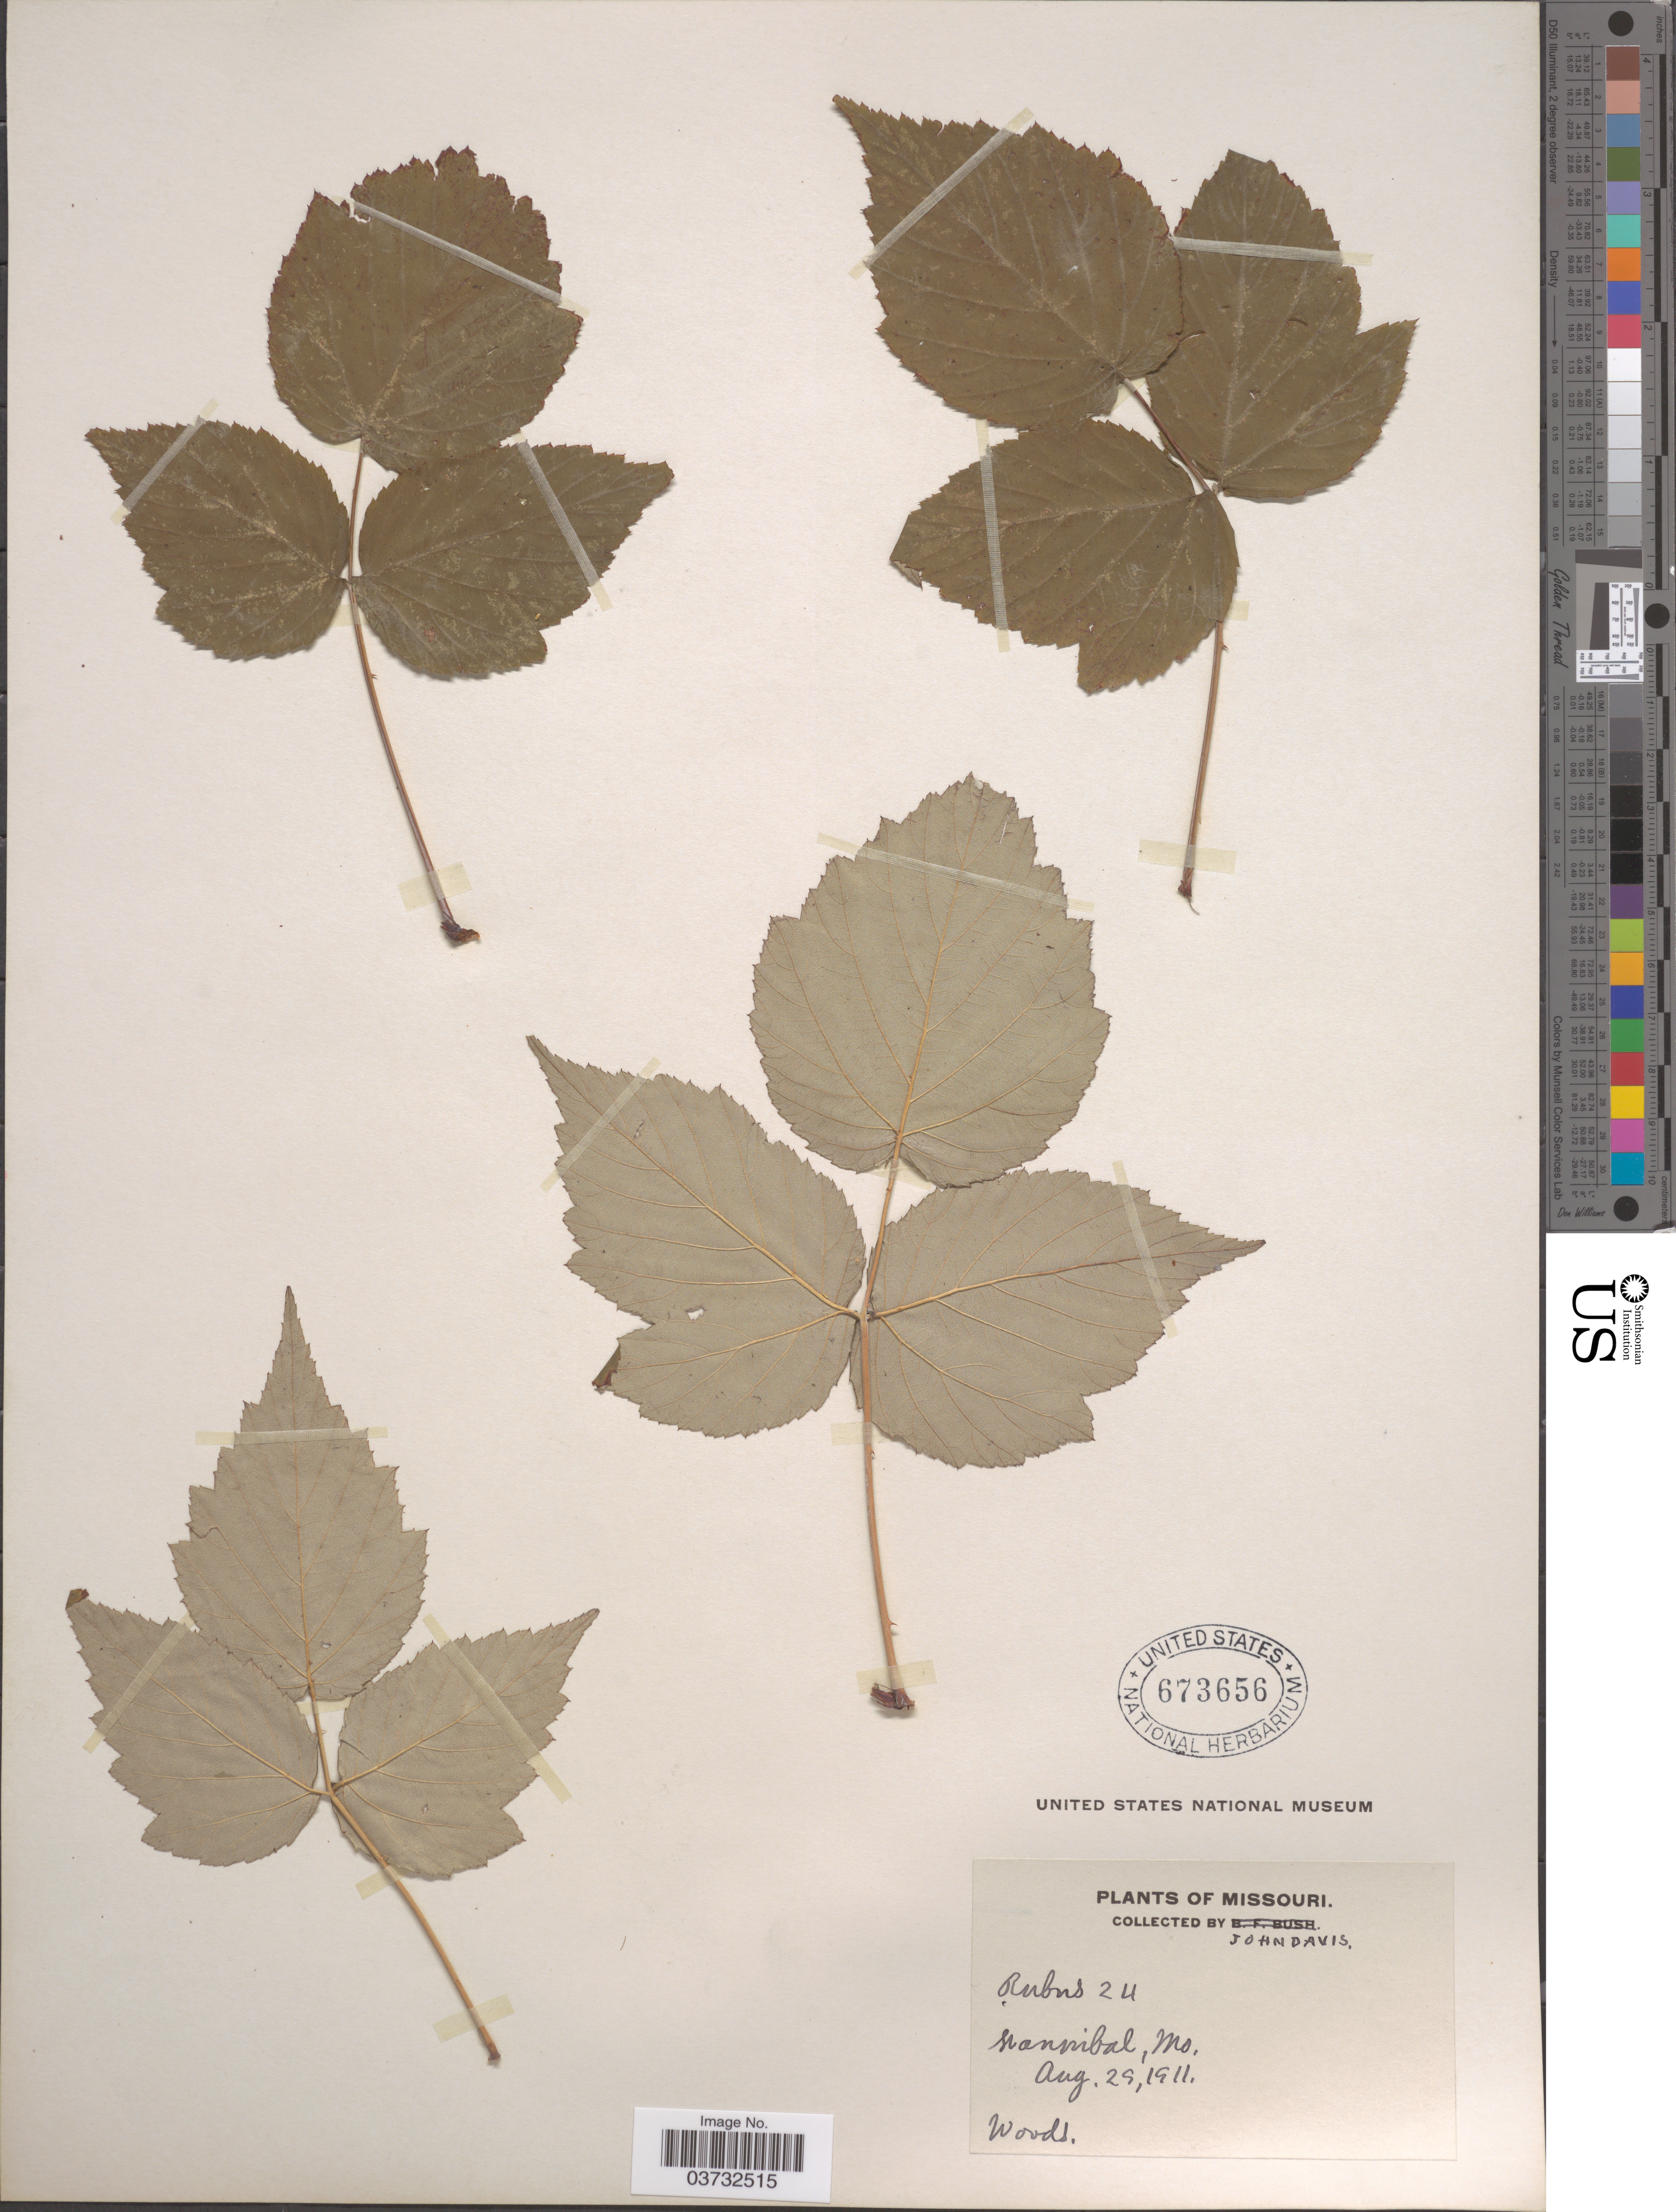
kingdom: Plantae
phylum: Tracheophyta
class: Magnoliopsida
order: Rosales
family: Rosaceae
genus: Rubus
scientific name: Rubus sp.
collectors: J. Davis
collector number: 24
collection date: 1911-08-29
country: United States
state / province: Missouri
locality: Hannibal.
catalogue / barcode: US 673656